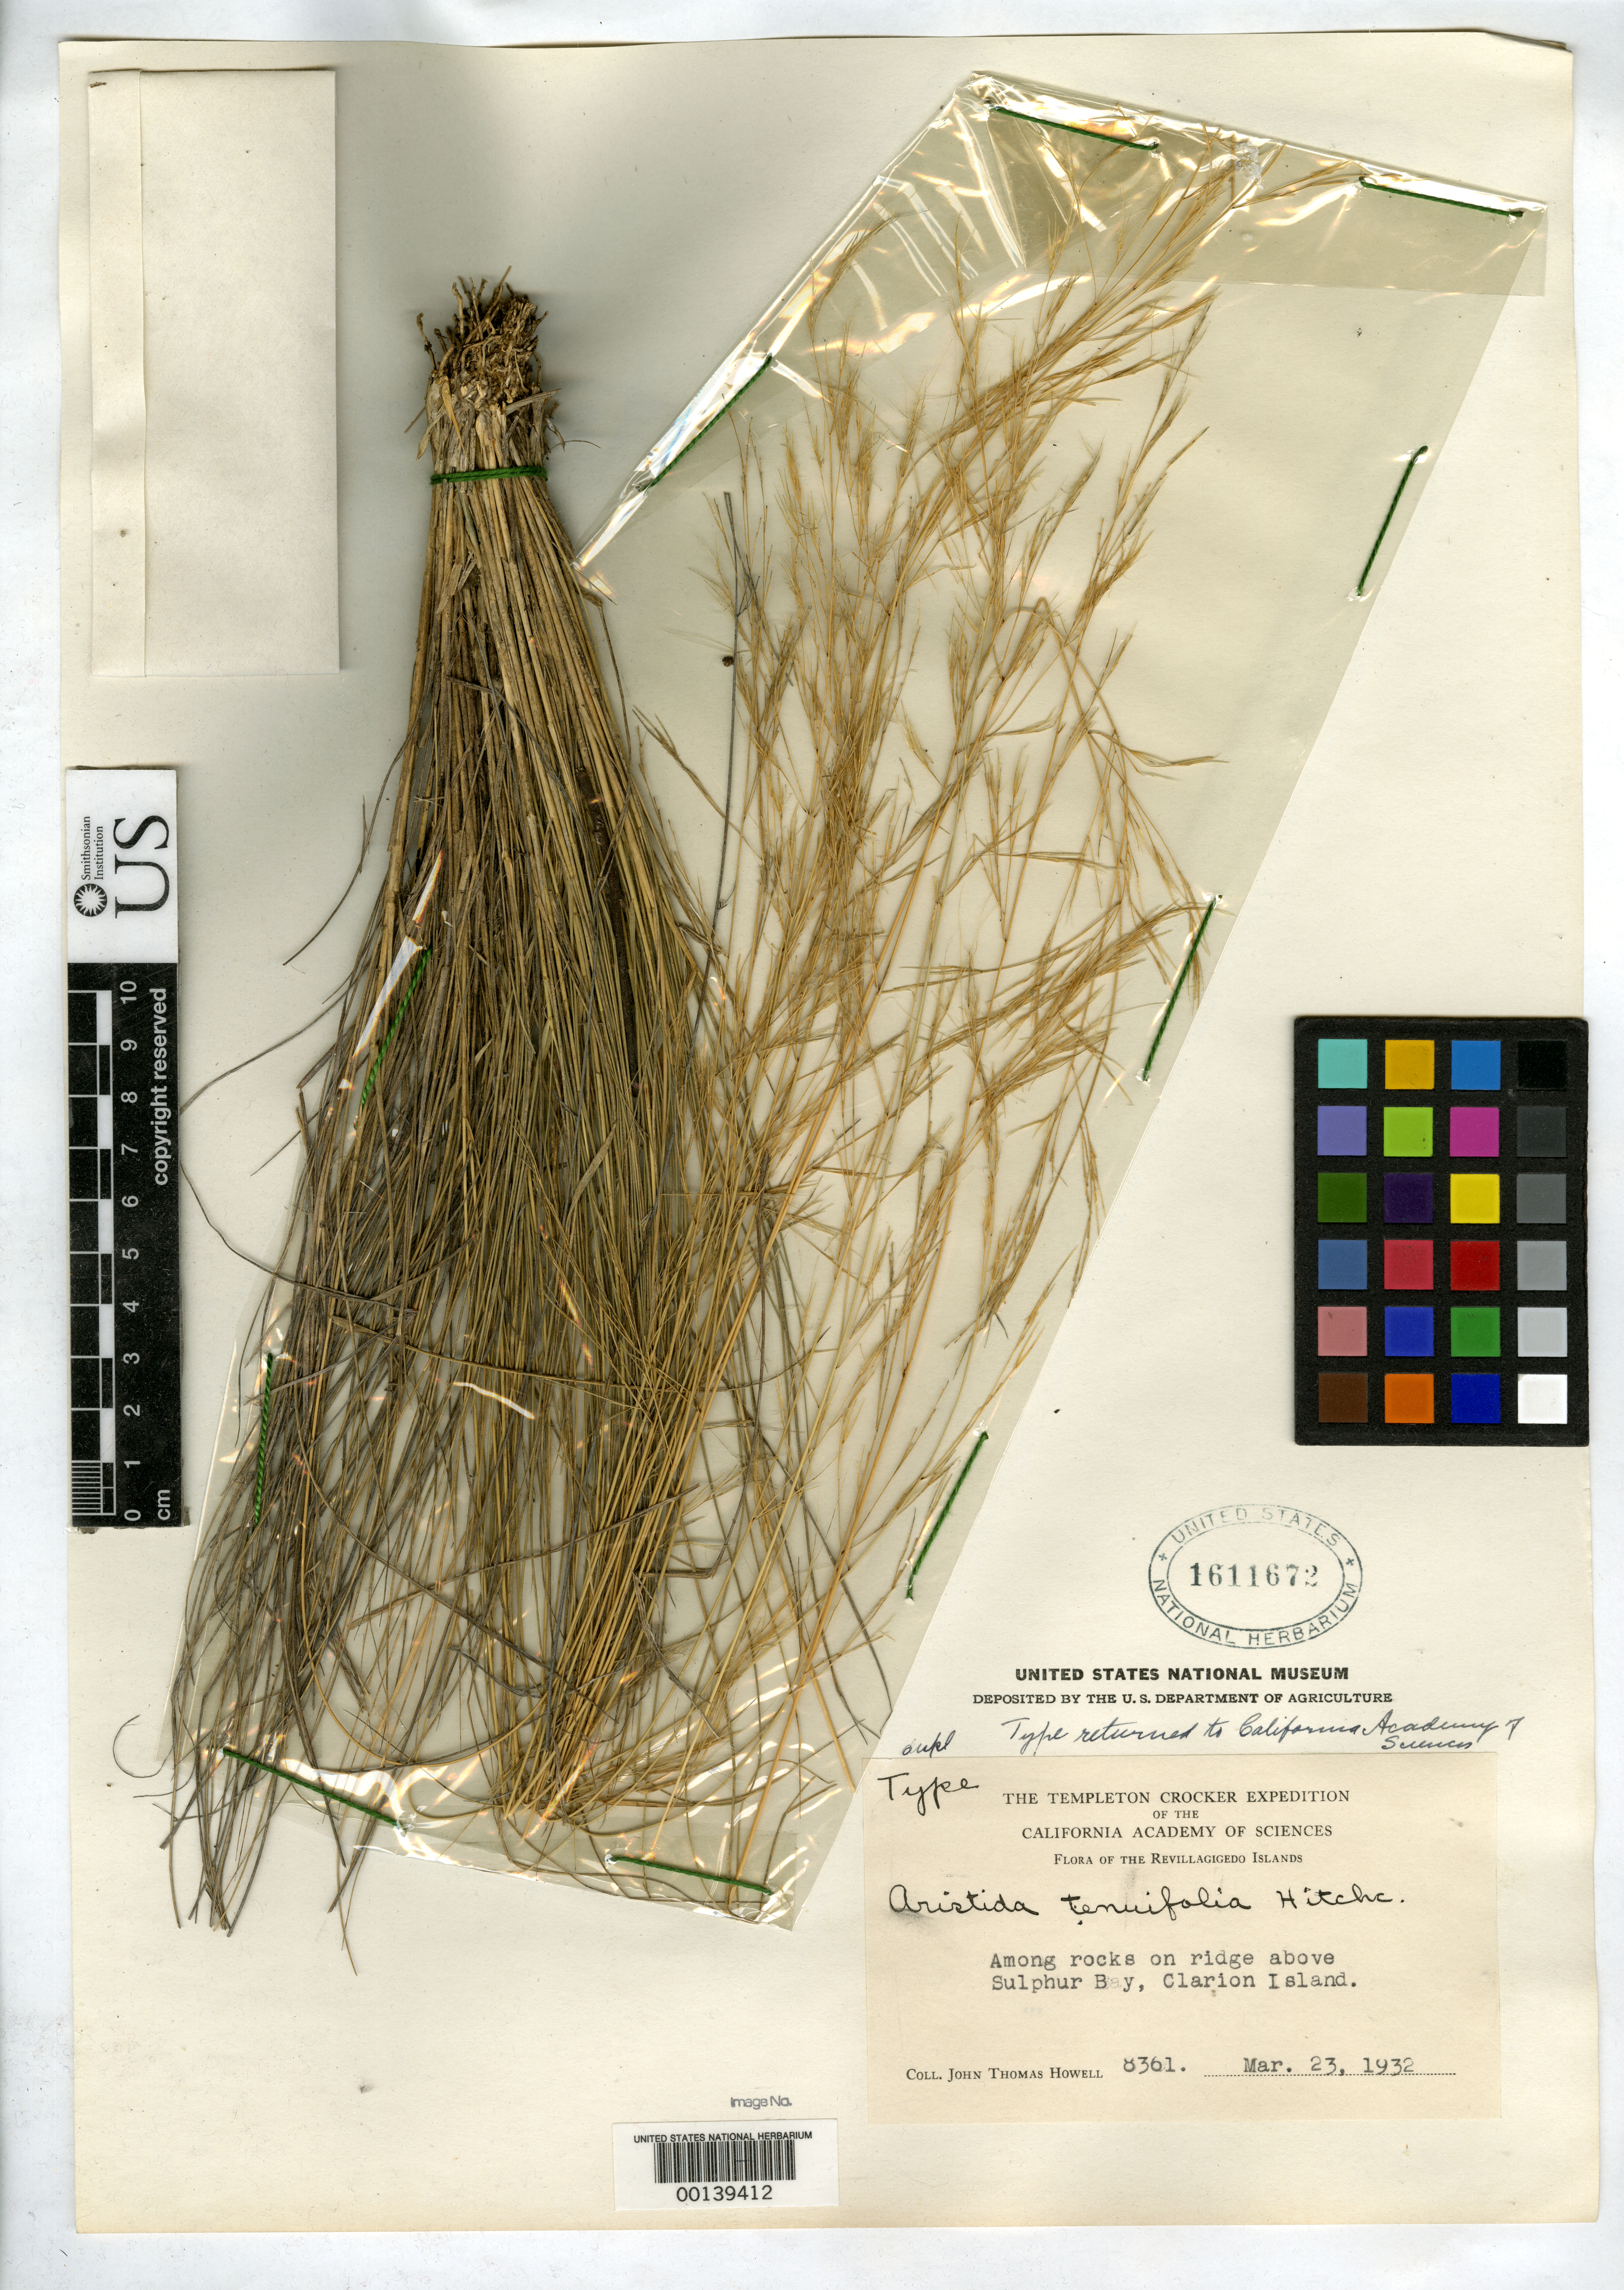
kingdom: Plantae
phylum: Tracheophyta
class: Liliopsida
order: Poales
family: Poaceae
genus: Aristida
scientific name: Aristida tenuifolia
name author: Hitchc.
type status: Isotype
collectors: J. T. Howell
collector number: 8361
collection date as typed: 23 Mar 1932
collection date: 1932-03-23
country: Mexico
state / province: Colima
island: Clarion Island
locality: Ridge above Sulphur Bay.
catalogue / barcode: US 1611672